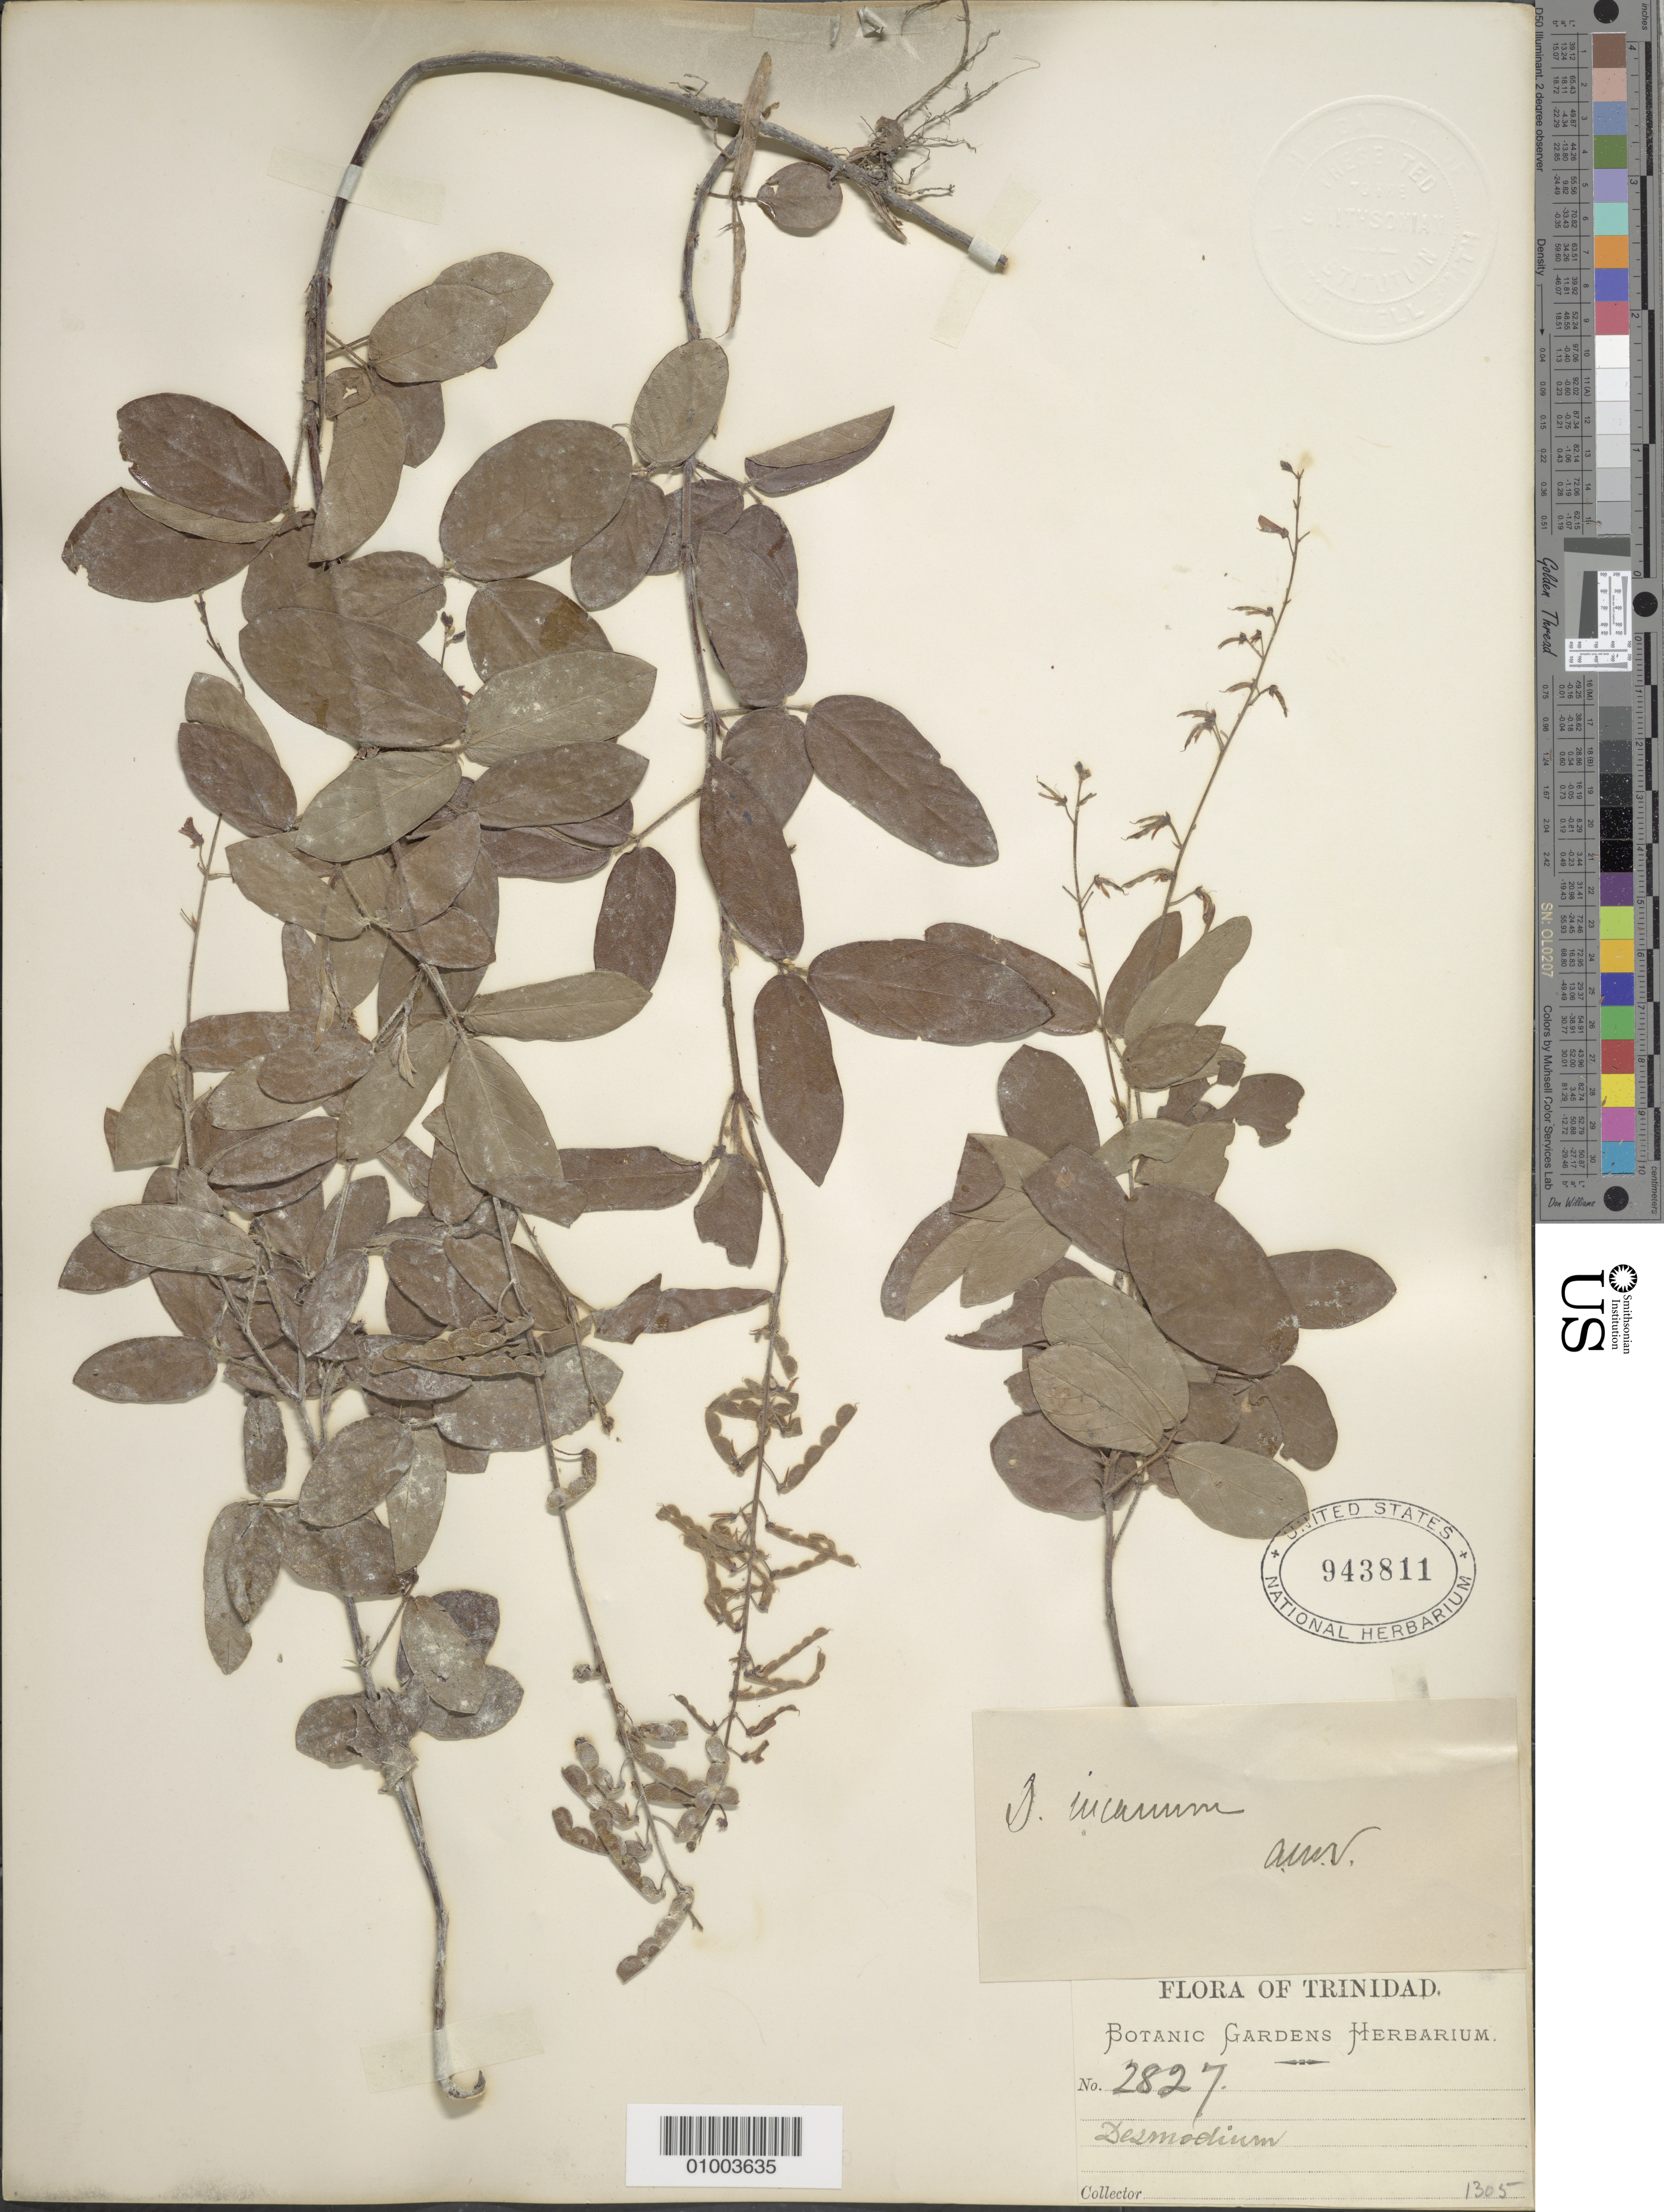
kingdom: Plantae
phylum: Tracheophyta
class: Magnoliopsida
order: Fabales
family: Fabaceae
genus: Desmodium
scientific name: Desmodium incanum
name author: (Sw.) DC.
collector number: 2827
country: Trinidad and Tobago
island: Trinidad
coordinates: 0 N, 0 E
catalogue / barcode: US 943811